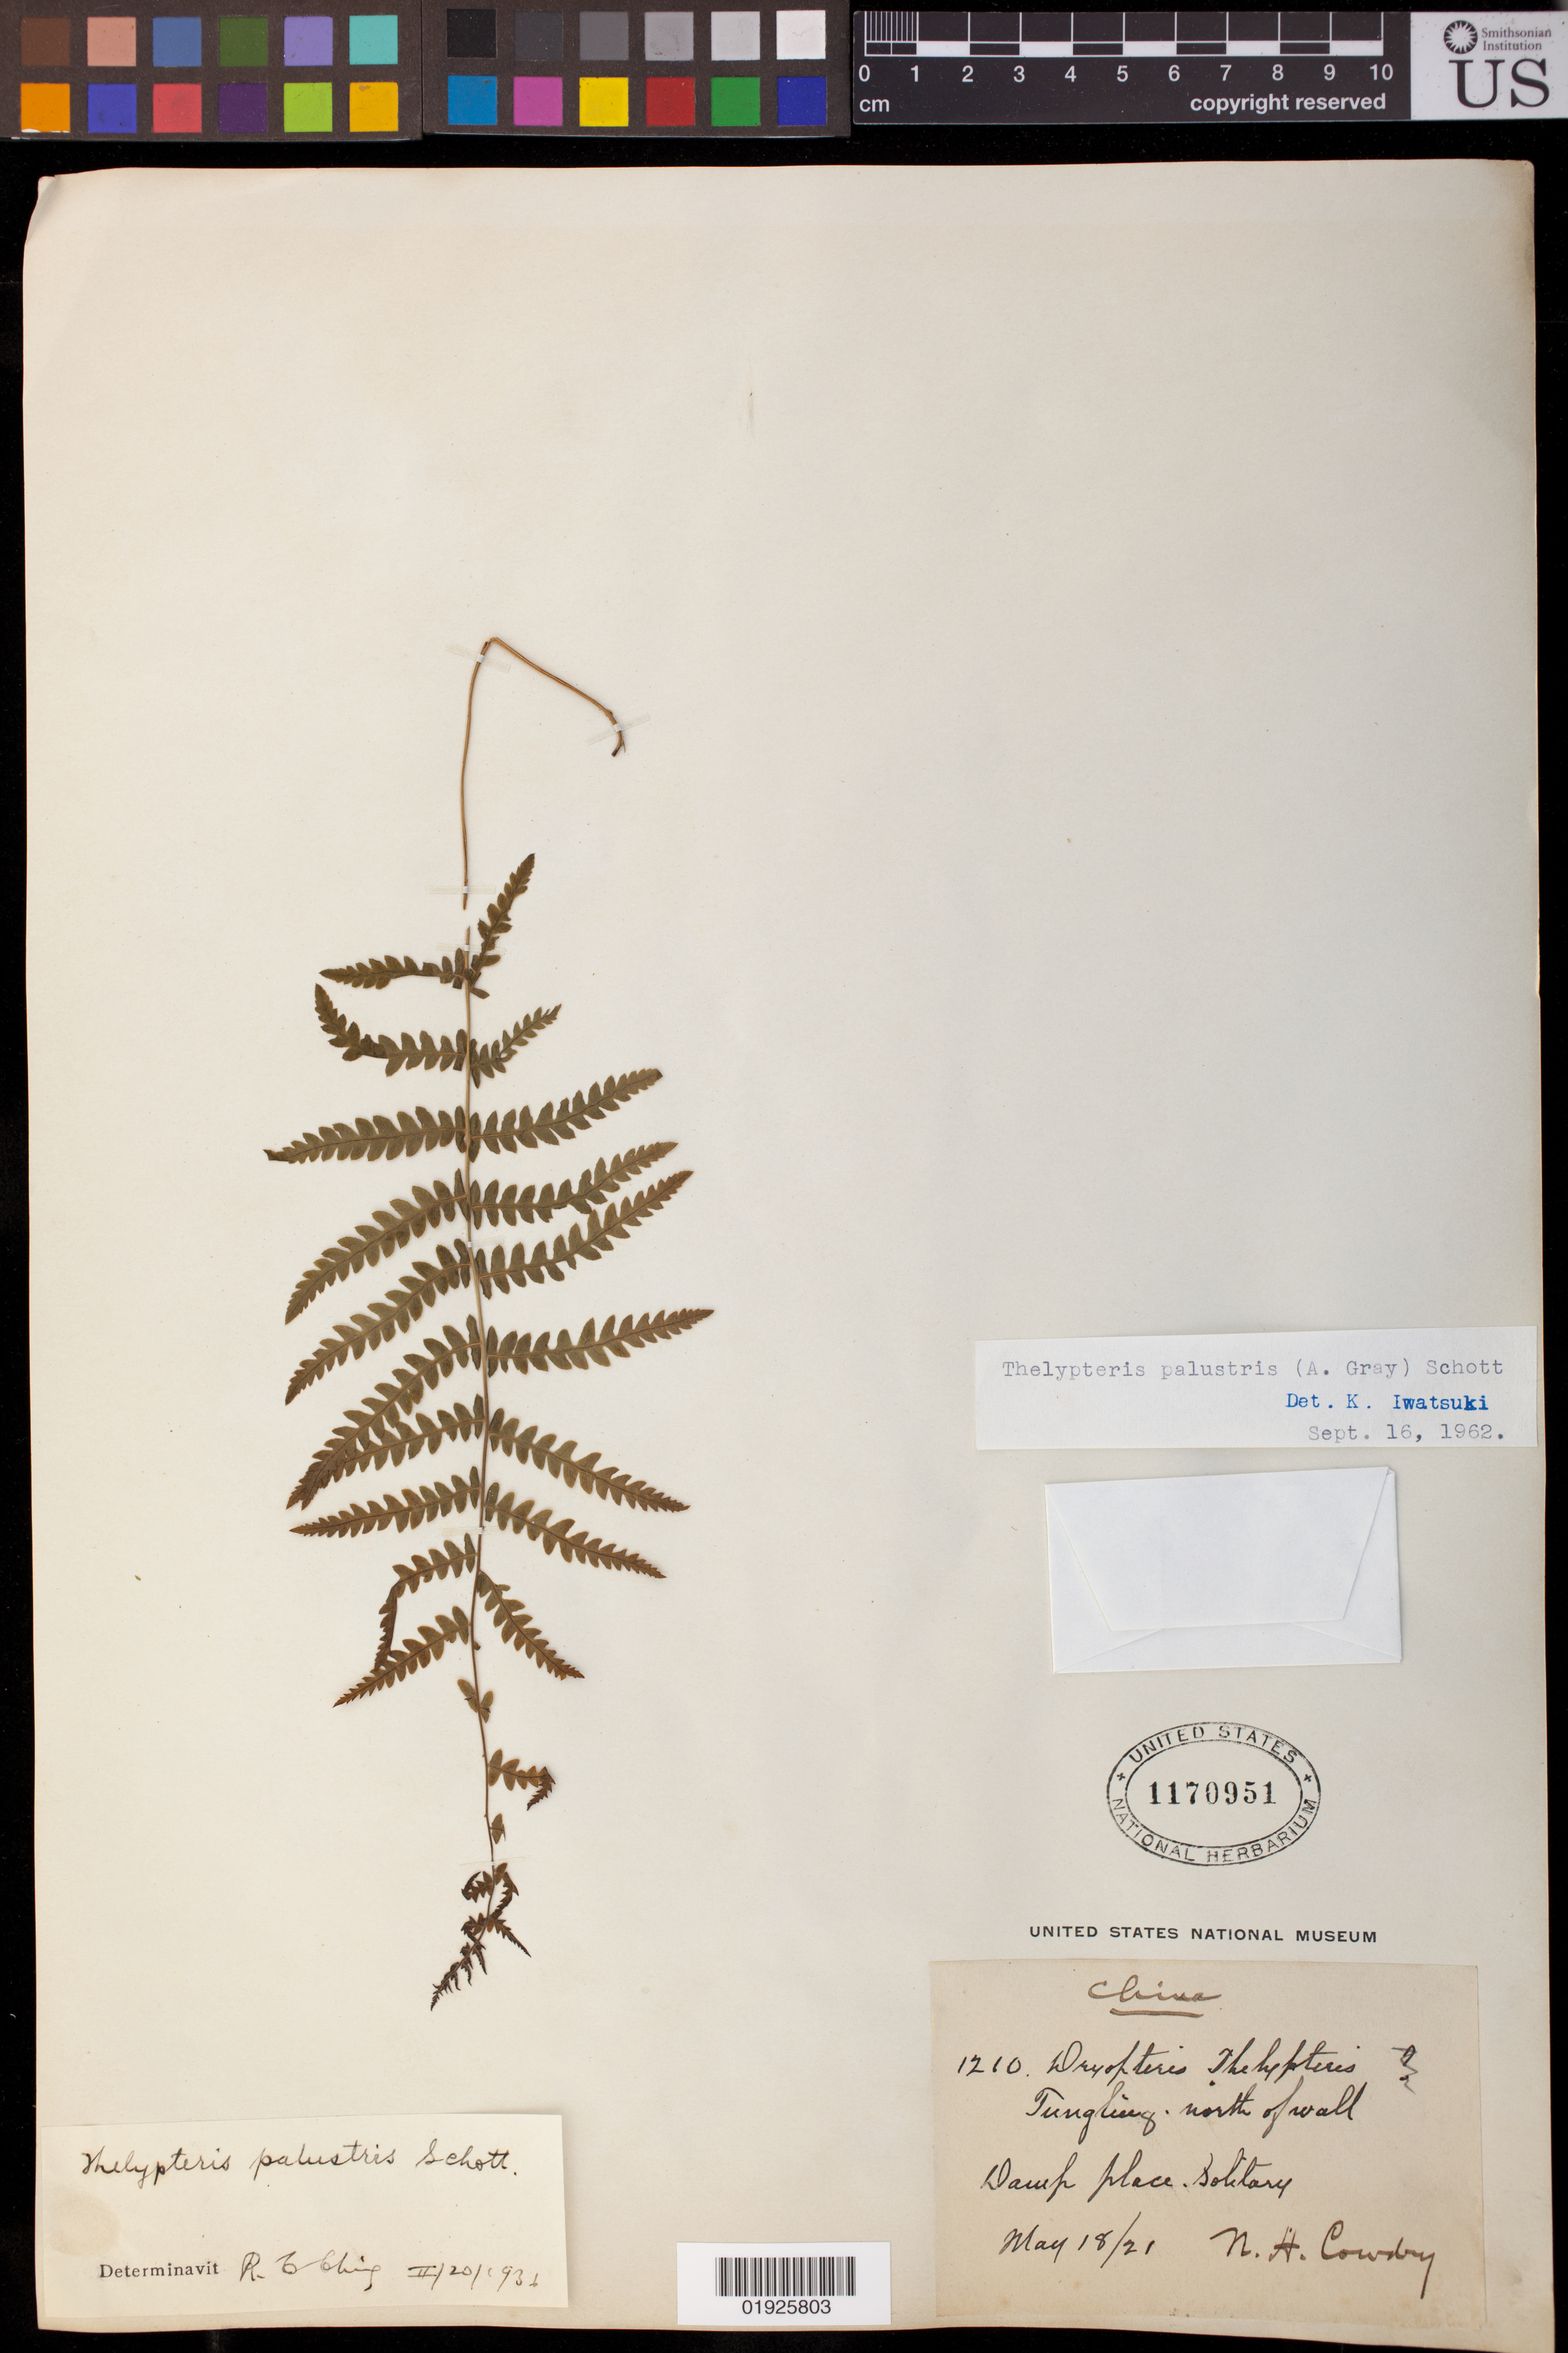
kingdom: Plantae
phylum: Tracheophyta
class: Polypodiopsida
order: Polypodiales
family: Thelypteridaceae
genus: Thelypteris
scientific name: Thelypteris palustris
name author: (Salisb.) Schott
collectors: N. H. Cowdry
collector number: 1210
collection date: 1921-05-18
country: China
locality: Tungling, north of wall.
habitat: Damp place. Solitary.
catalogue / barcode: US 1170951